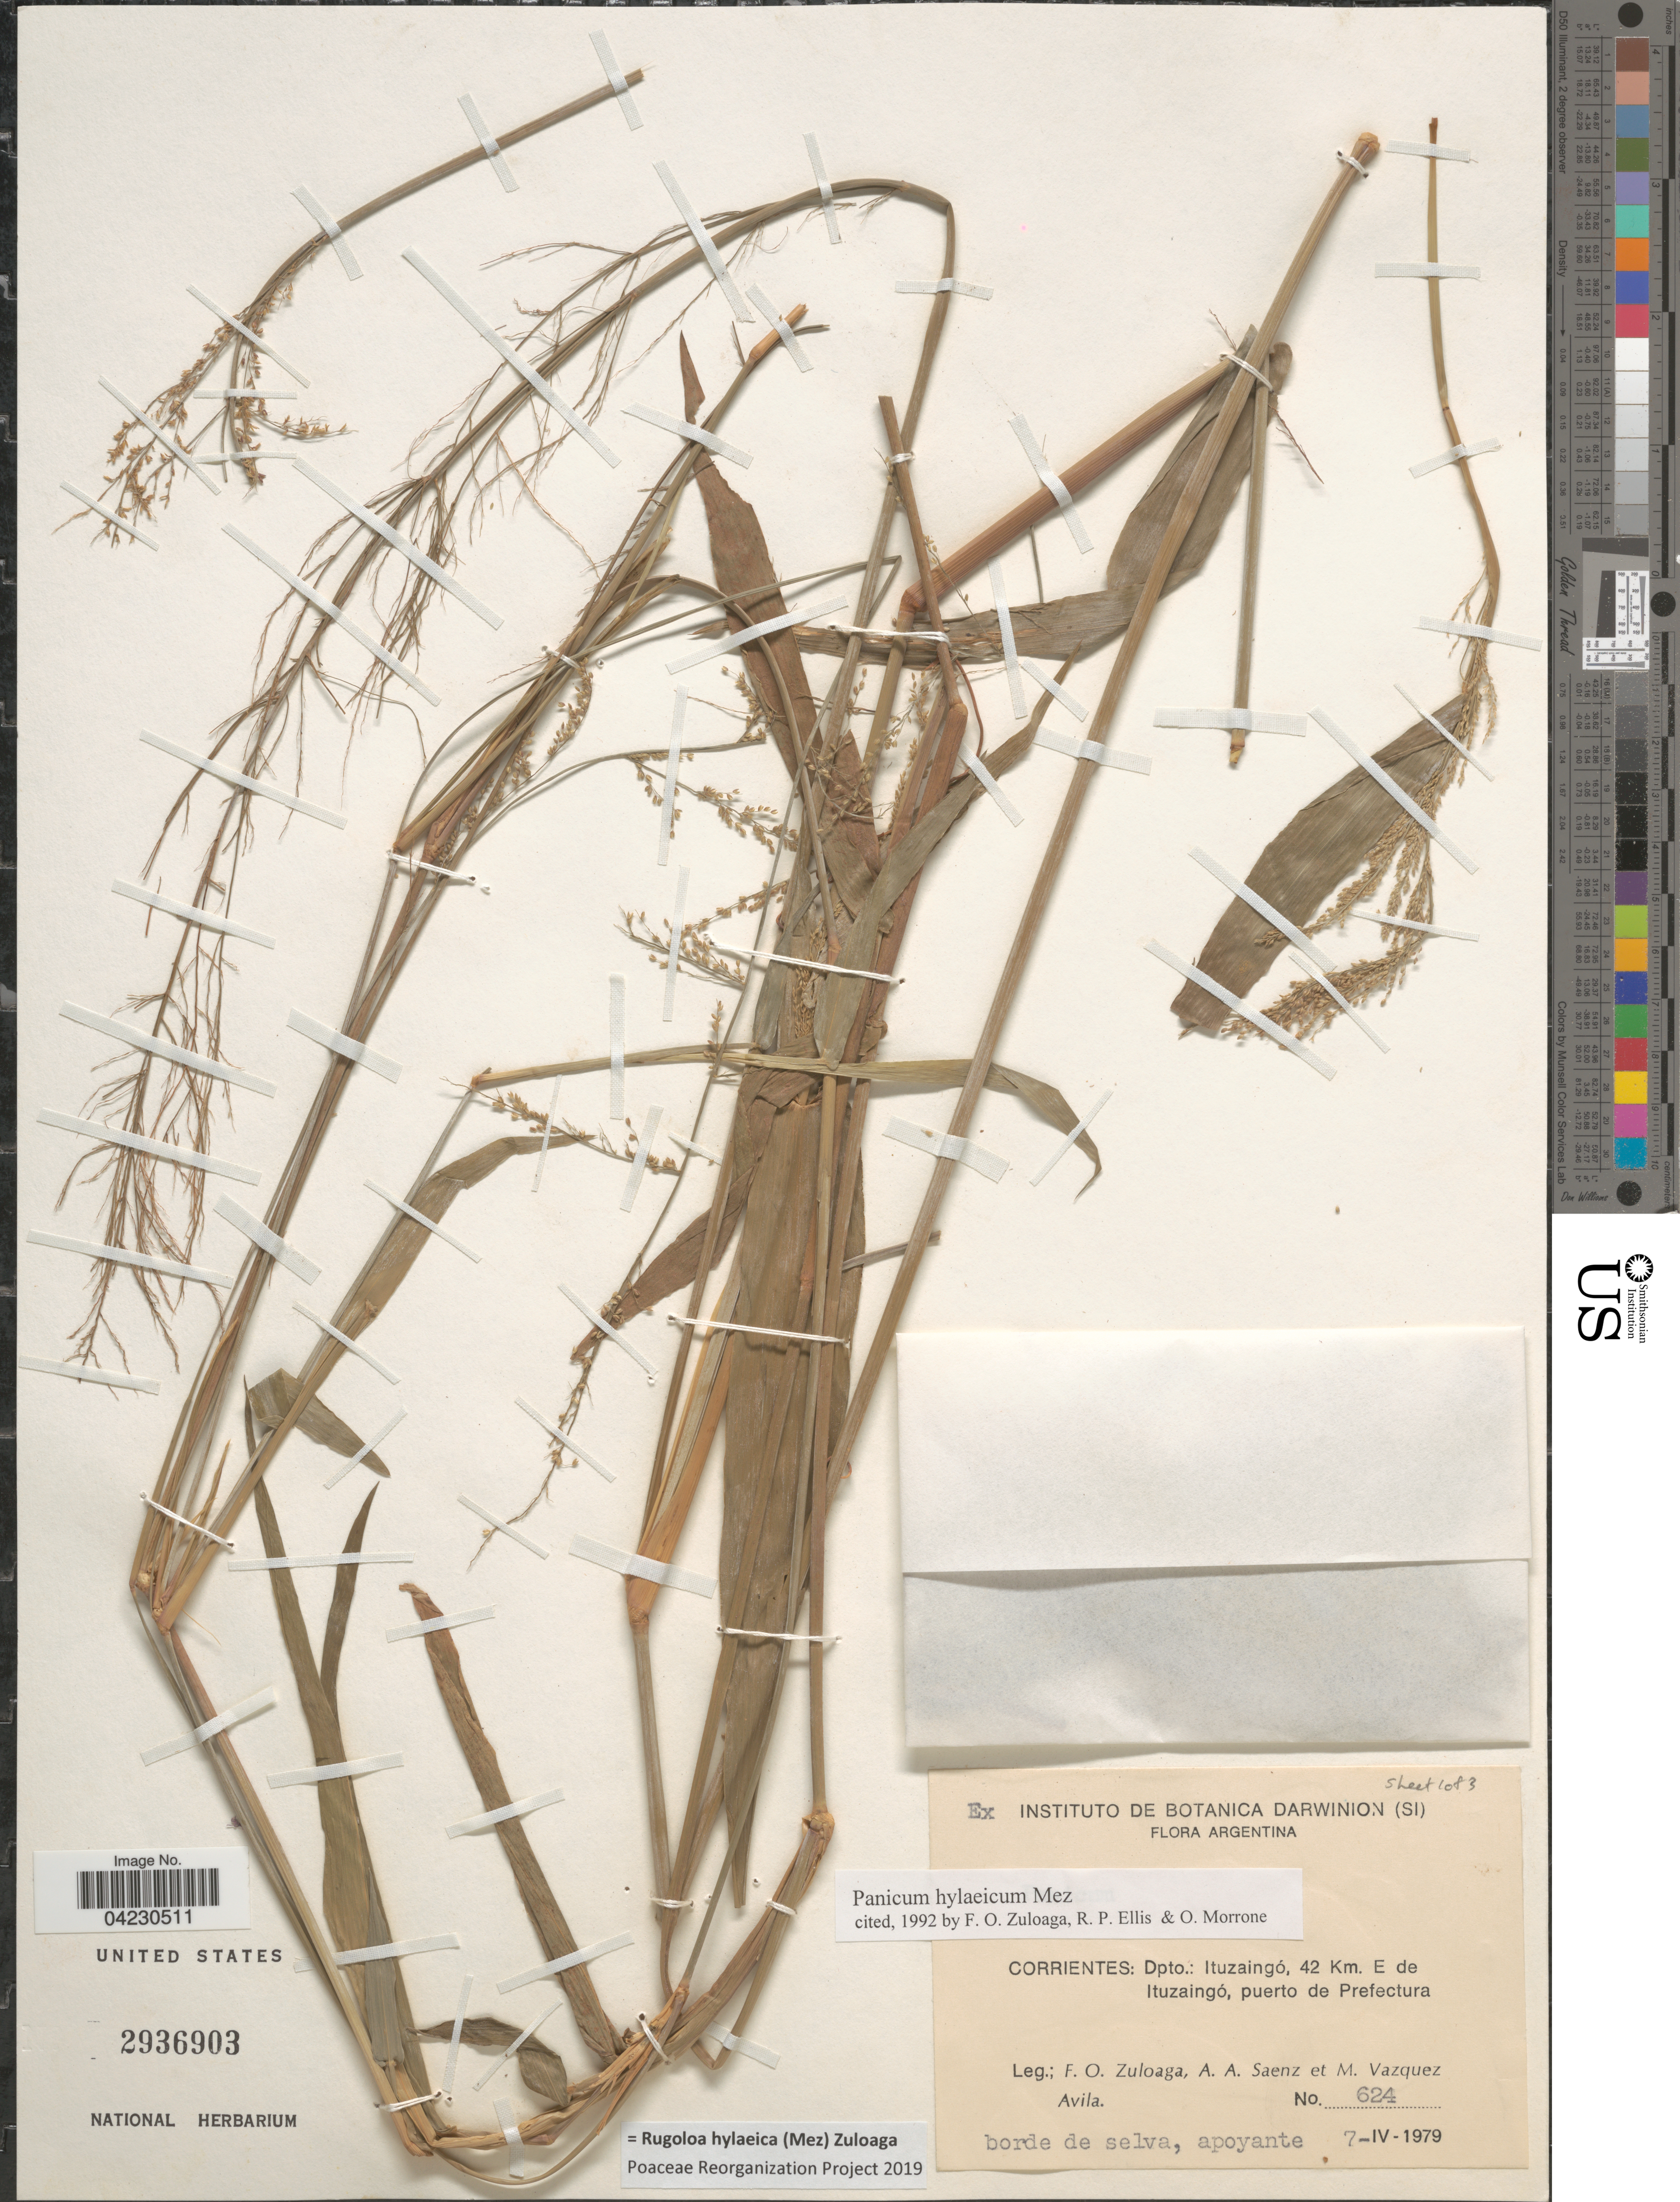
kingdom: Plantae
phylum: Tracheophyta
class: Liliopsida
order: Poales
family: Poaceae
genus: Rugoloa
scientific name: Rugoloa hylaeica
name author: (Mez) Zuloaga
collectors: F. O. Zuloaga, A. A. Saenz & M. Vázquez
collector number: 624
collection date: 1979-04-07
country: Argentina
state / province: Corrientes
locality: Dpto.: Ituzaingó, 42 Km. E de Ituzaingó, puerto de Prefectura. Borde de selva, apoyante.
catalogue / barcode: US 2936903